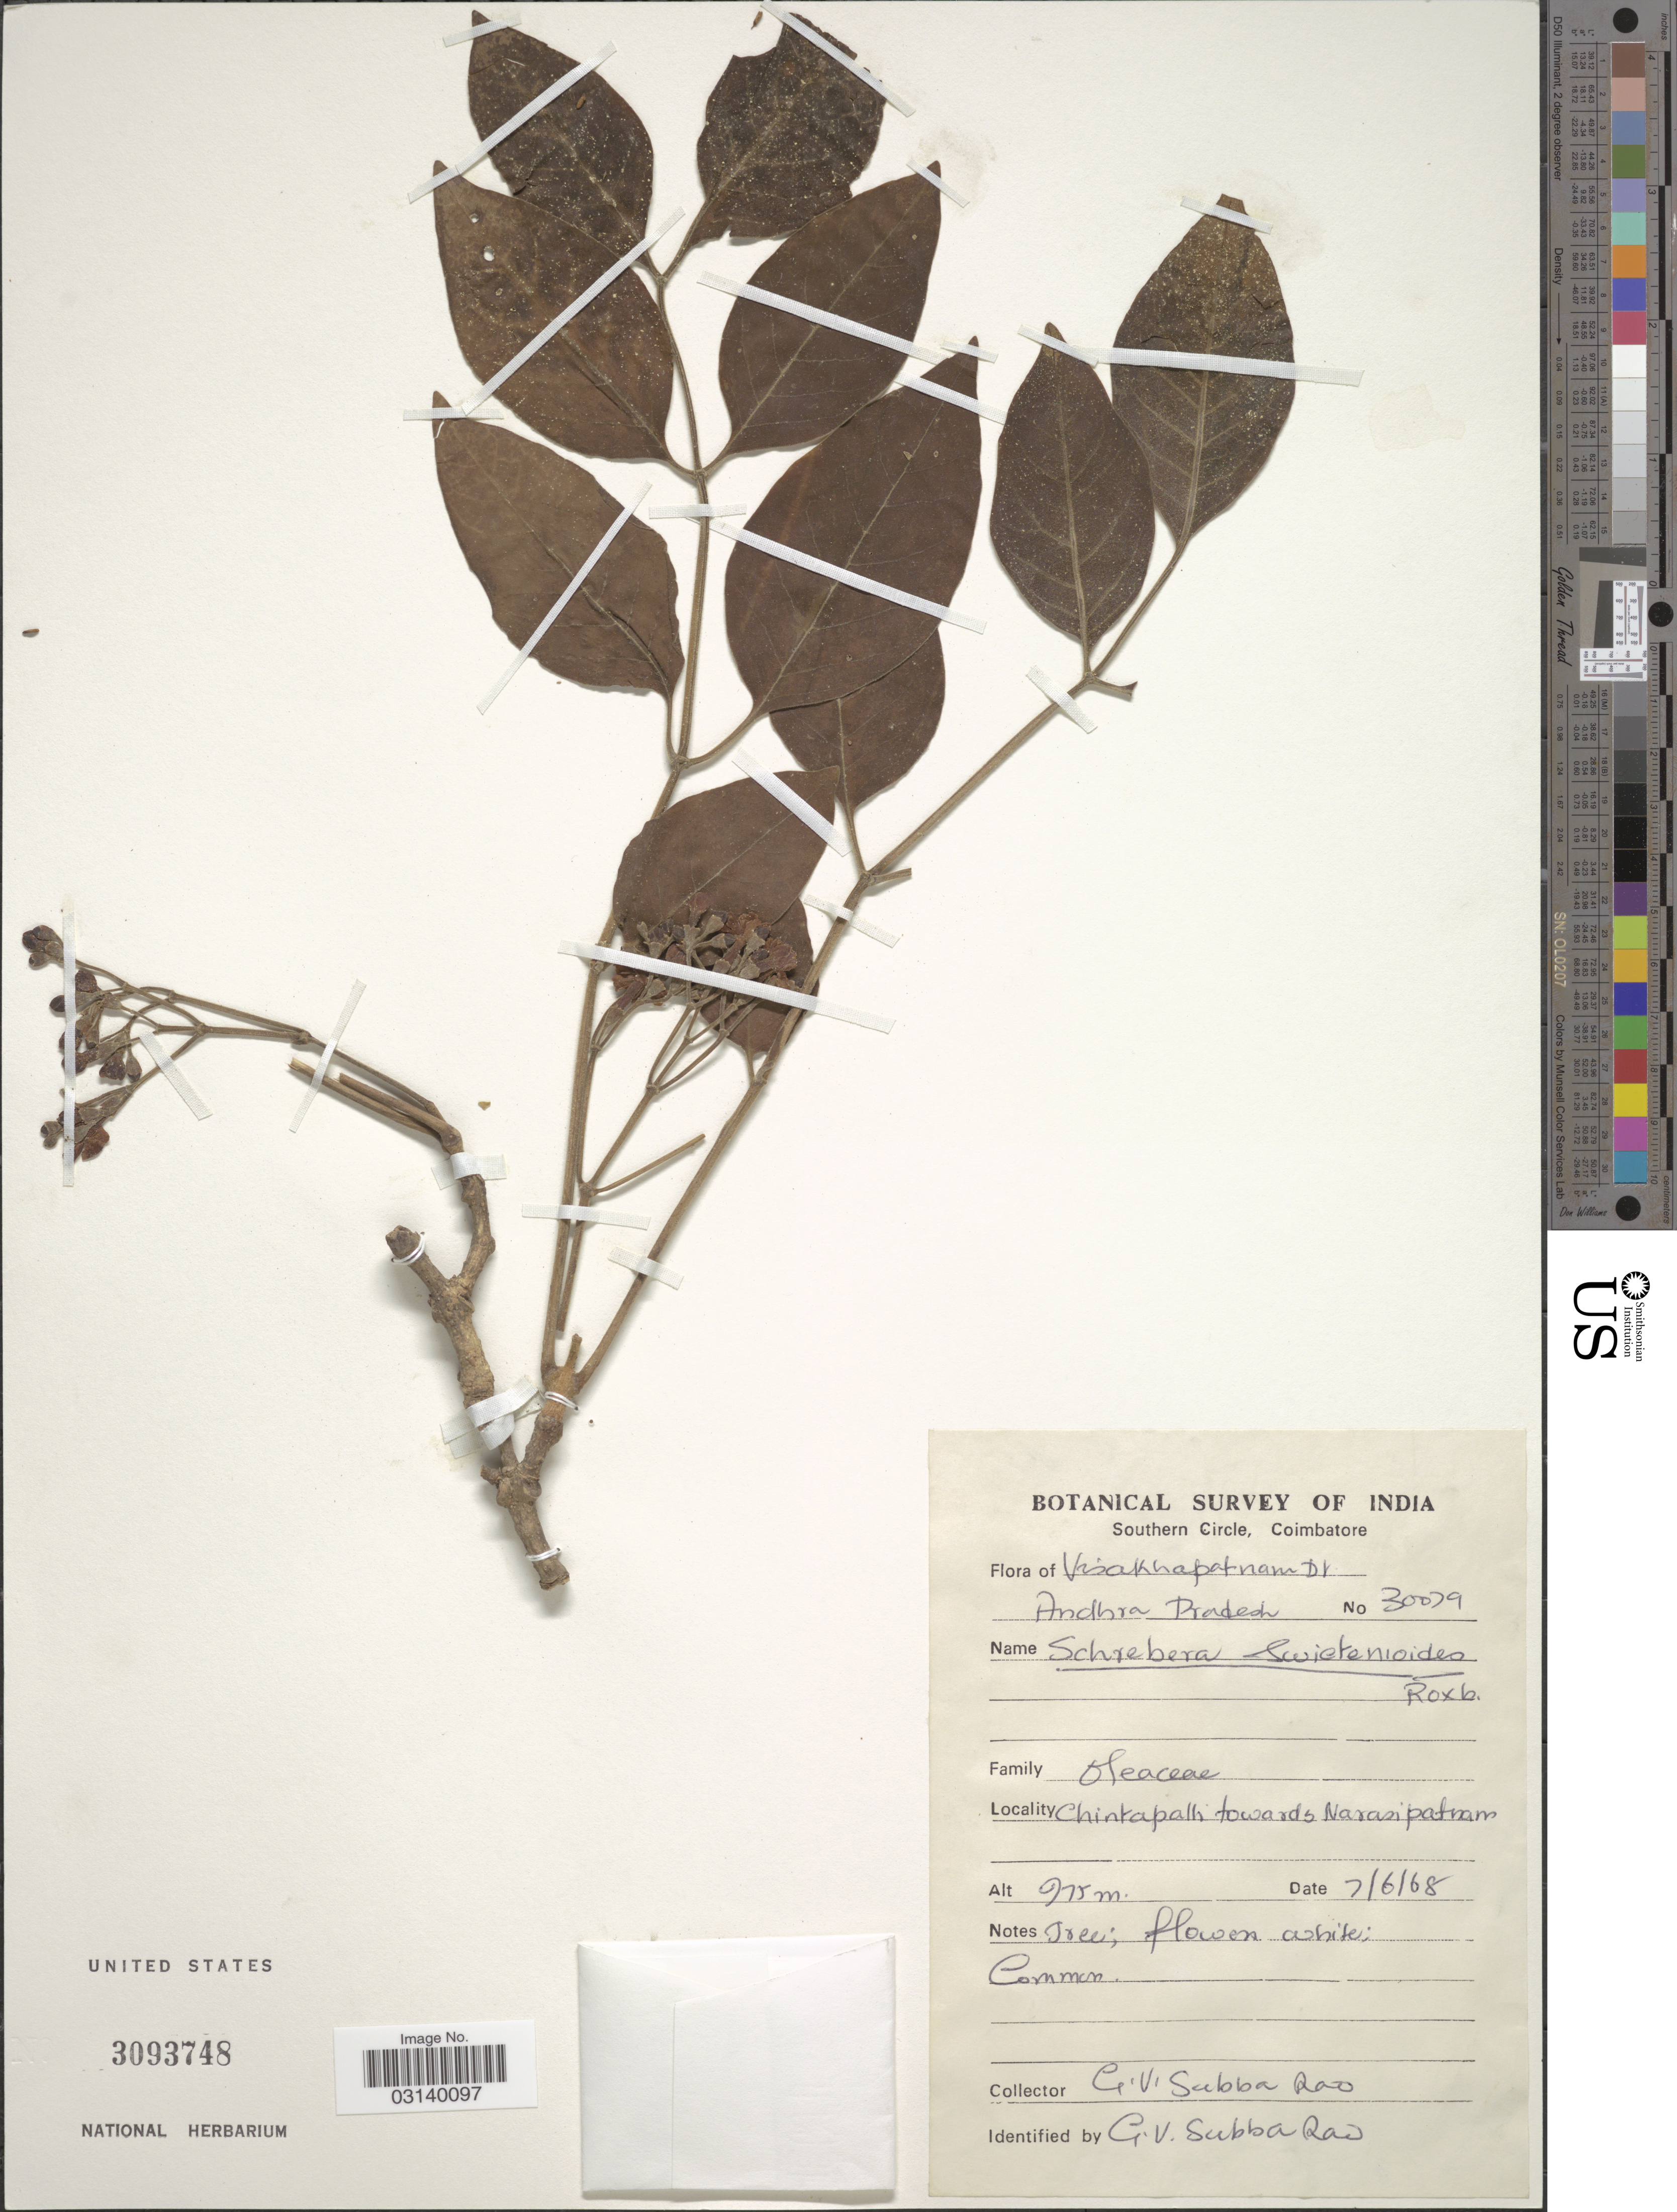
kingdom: Plantae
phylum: Tracheophyta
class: Magnoliopsida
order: Lamiales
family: Oleaceae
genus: Schrebera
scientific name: Schrebera swietenioides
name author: Roxb.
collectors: G. Subba Rao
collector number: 30079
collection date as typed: Transcribed d/m/y: 7/6/68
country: India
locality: Visakhapatnam Dt. Andhra Pradesh. Chintapalli towards Narasi patram.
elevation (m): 975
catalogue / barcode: US 3093748